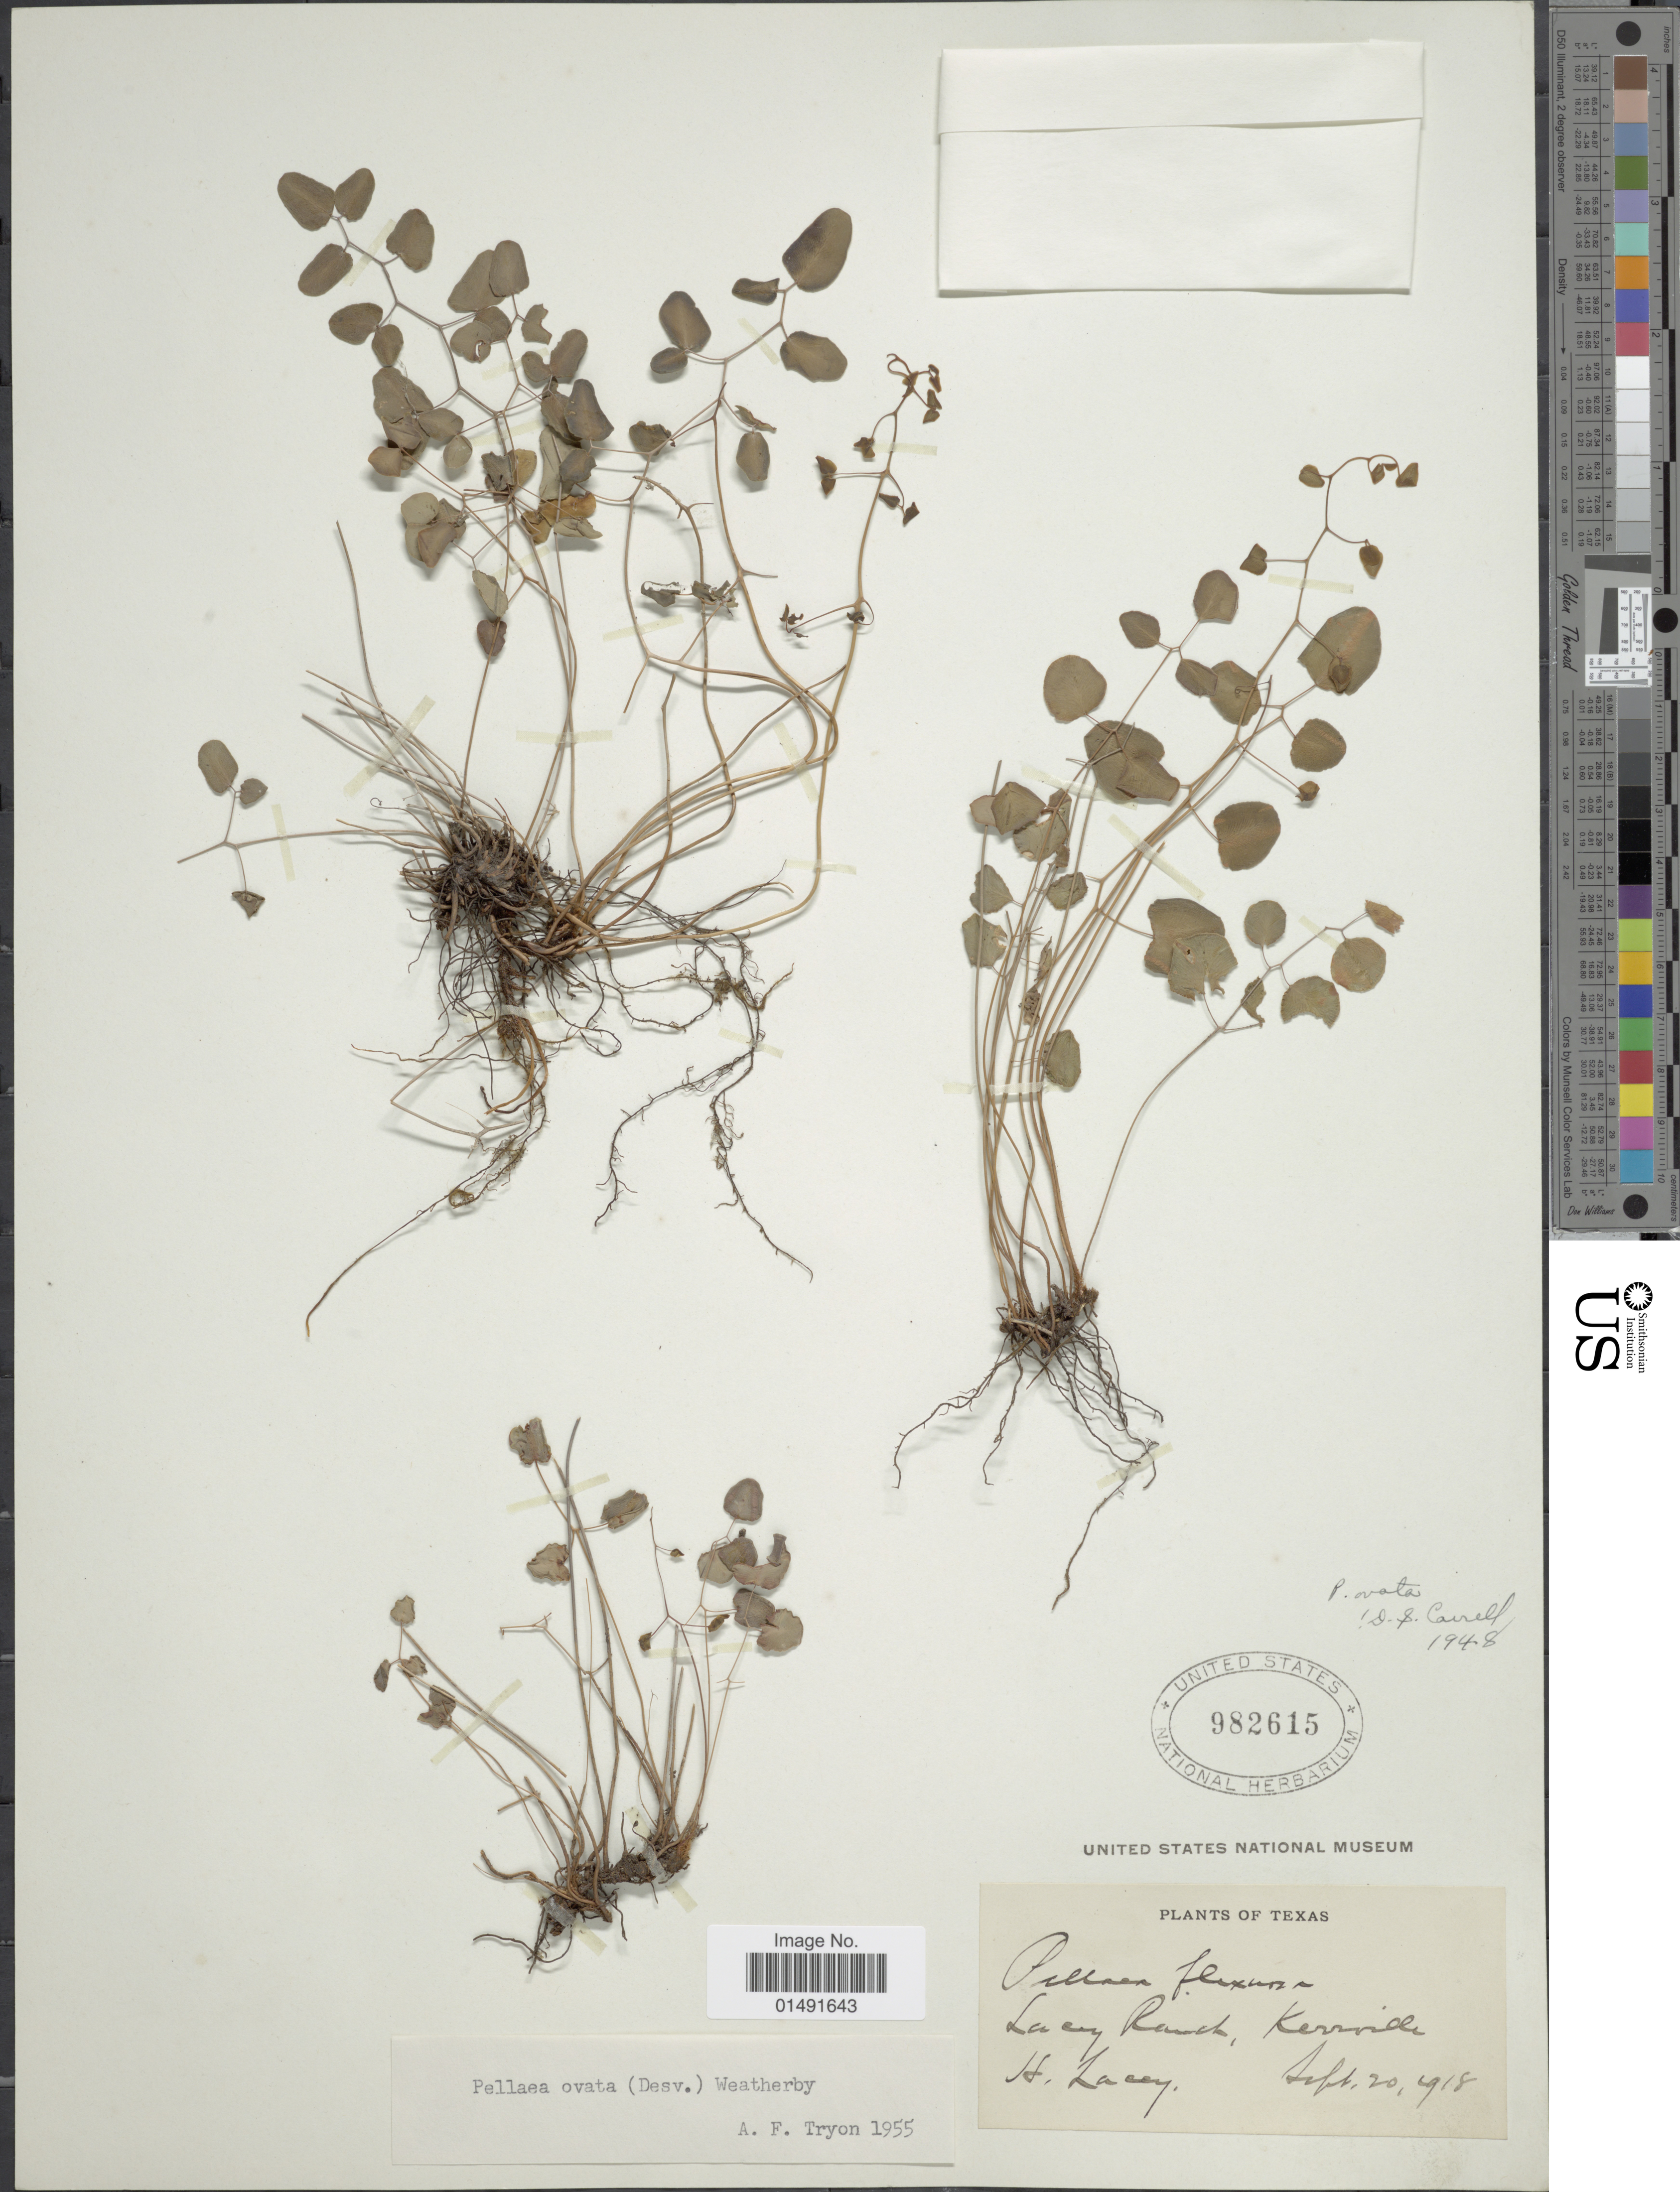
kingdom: Plantae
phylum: Tracheophyta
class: Polypodiopsida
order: Polypodiales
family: Pteridaceae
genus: Pellaea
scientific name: Pellaea ovata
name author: (Desv.) Weath.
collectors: H. Lacey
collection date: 1918-09-20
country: United States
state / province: Texas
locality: Lacay Ranch, Kerrville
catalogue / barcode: US 982615